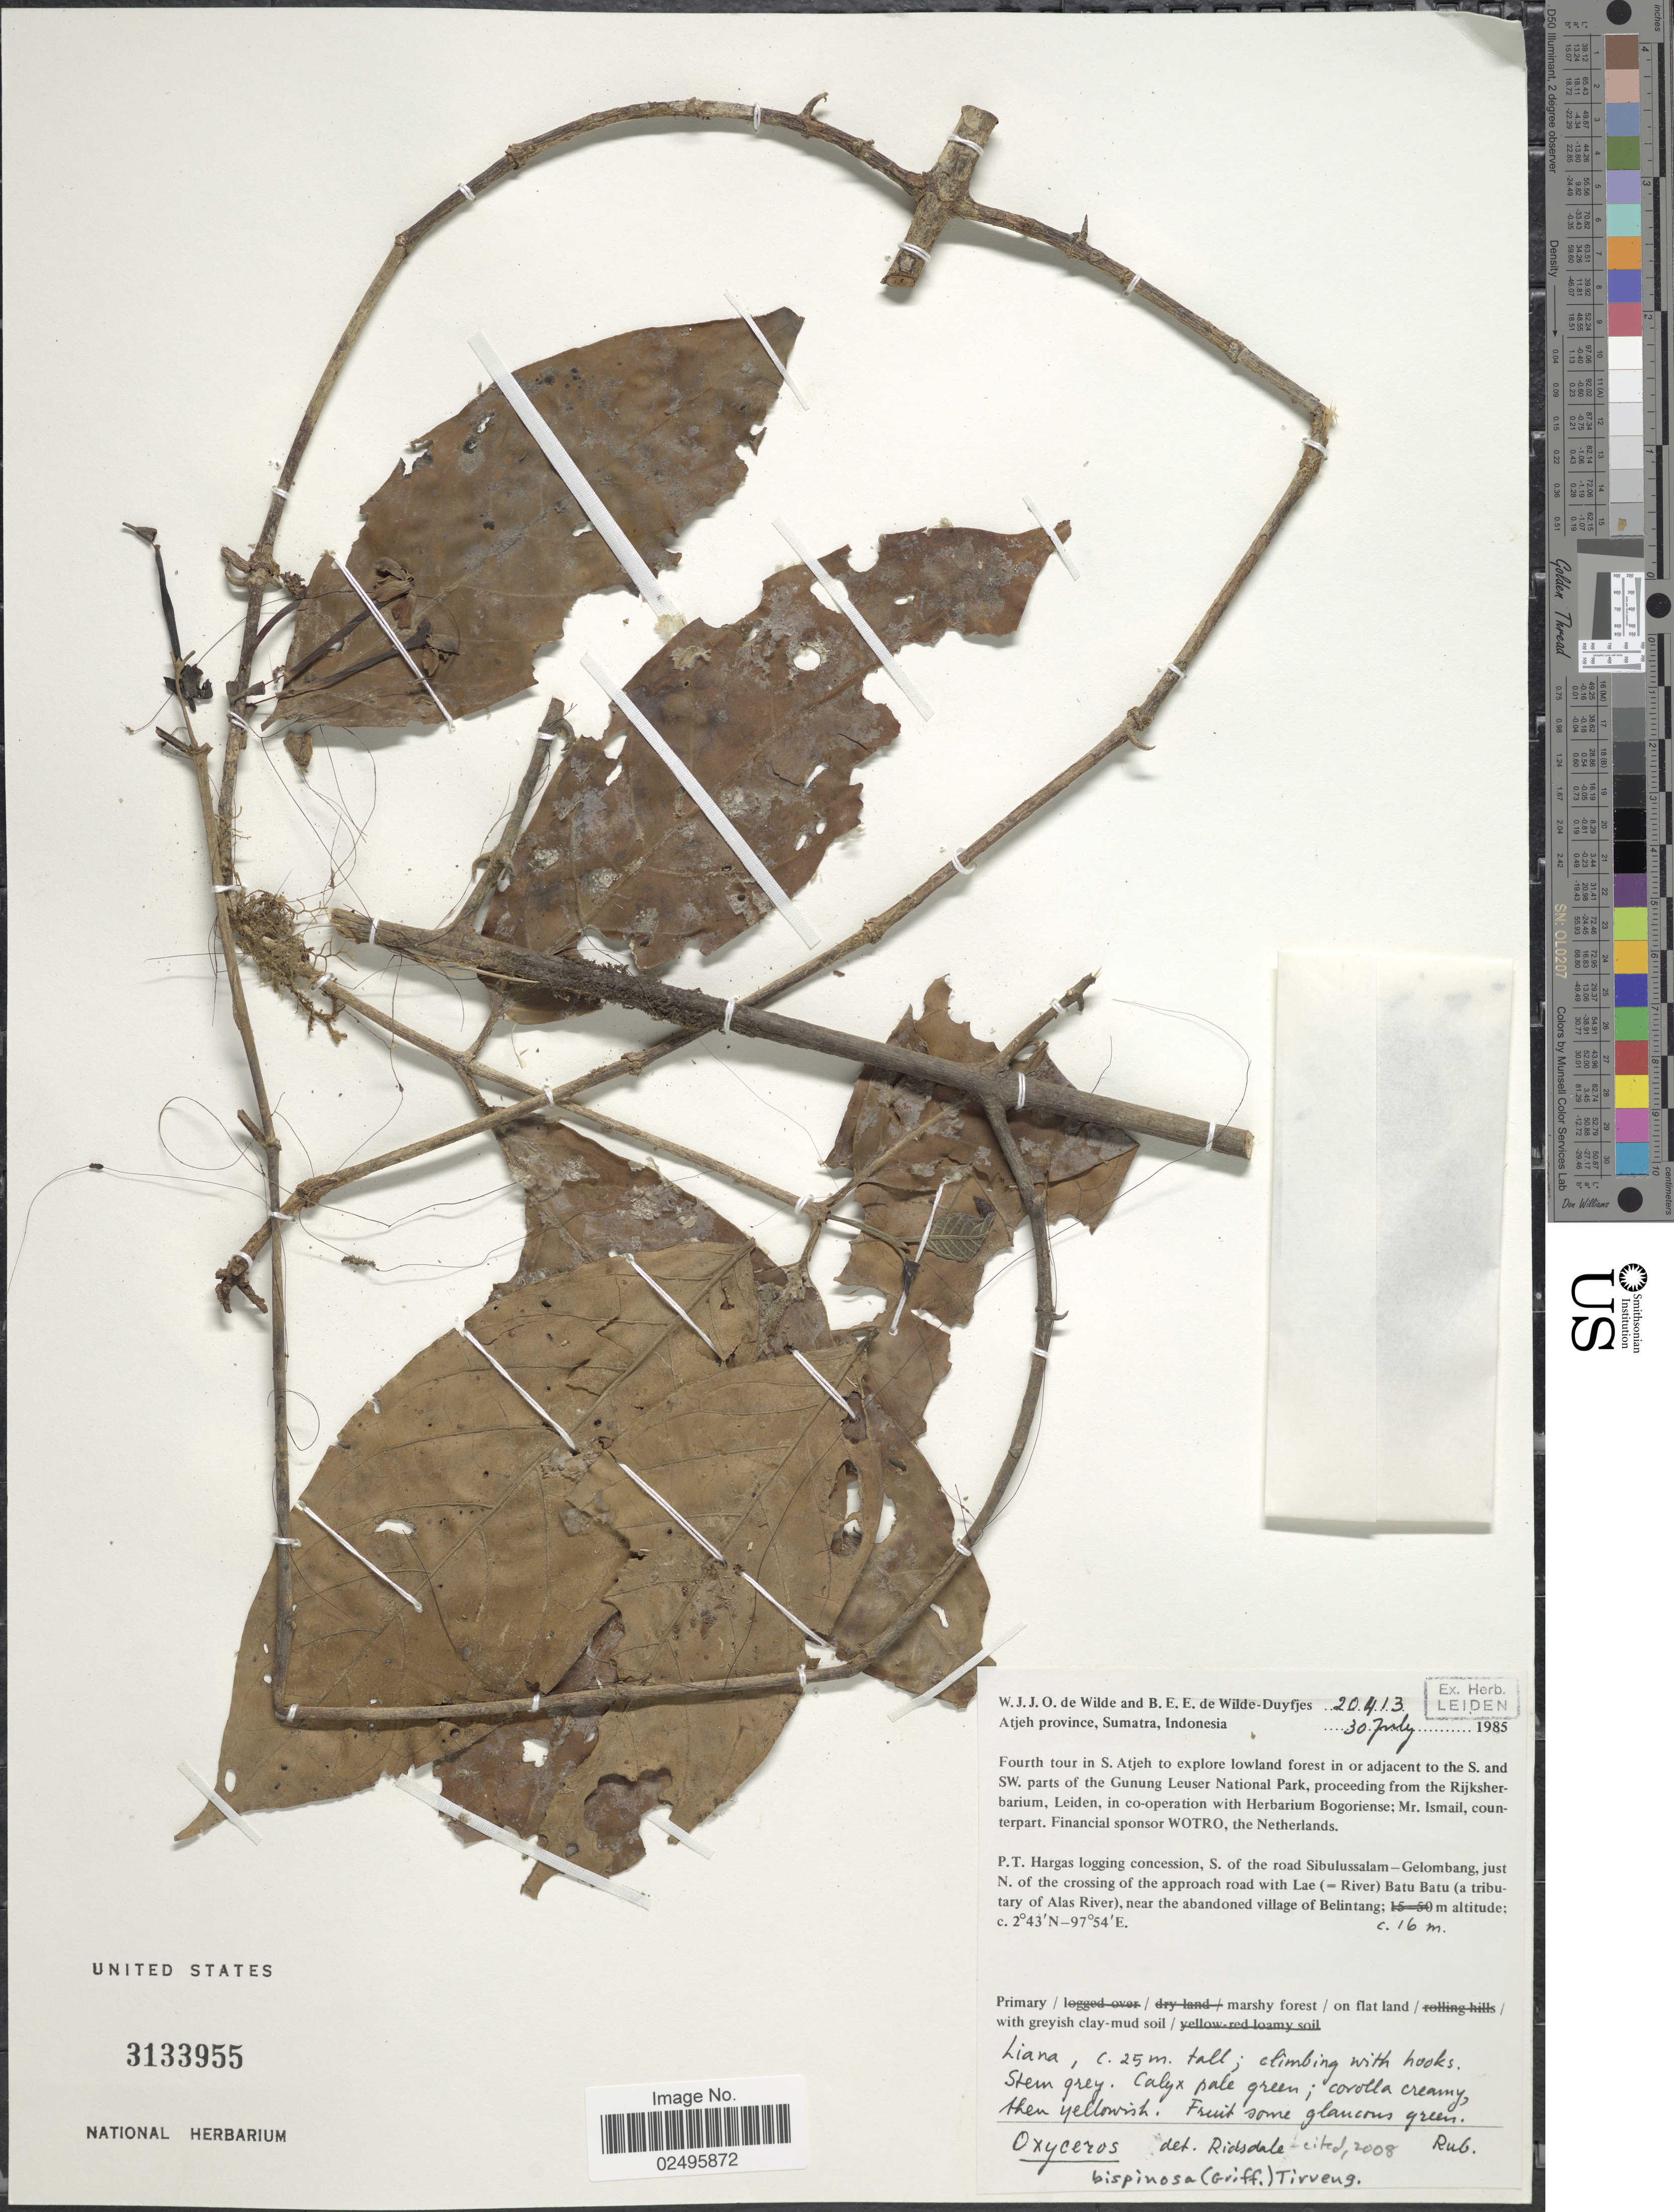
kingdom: Plantae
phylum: Tracheophyta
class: Magnoliopsida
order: Gentianales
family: Rubiaceae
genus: Oxyceros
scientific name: Oxyceros bispinosa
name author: (Griff.) Tirveng.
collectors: W. J. de Wilde & B. E. de Wilde-Duyfjes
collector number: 20413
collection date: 1985-07-30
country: Indonesia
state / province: Sumatra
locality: Atjeh province, Sumatra. S. Atjeh, in or adjacent to the S. and SW parts of the Gunung Leuser National Park. P.T. Hargas logging concession, S of the road Sibulussalam - Gelombang, just N of the crossing of the approach road with Lae (= River) Batu Batu (a tributary of Alas River), near the abandoned village of Belintang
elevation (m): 16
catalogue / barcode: US 3133955